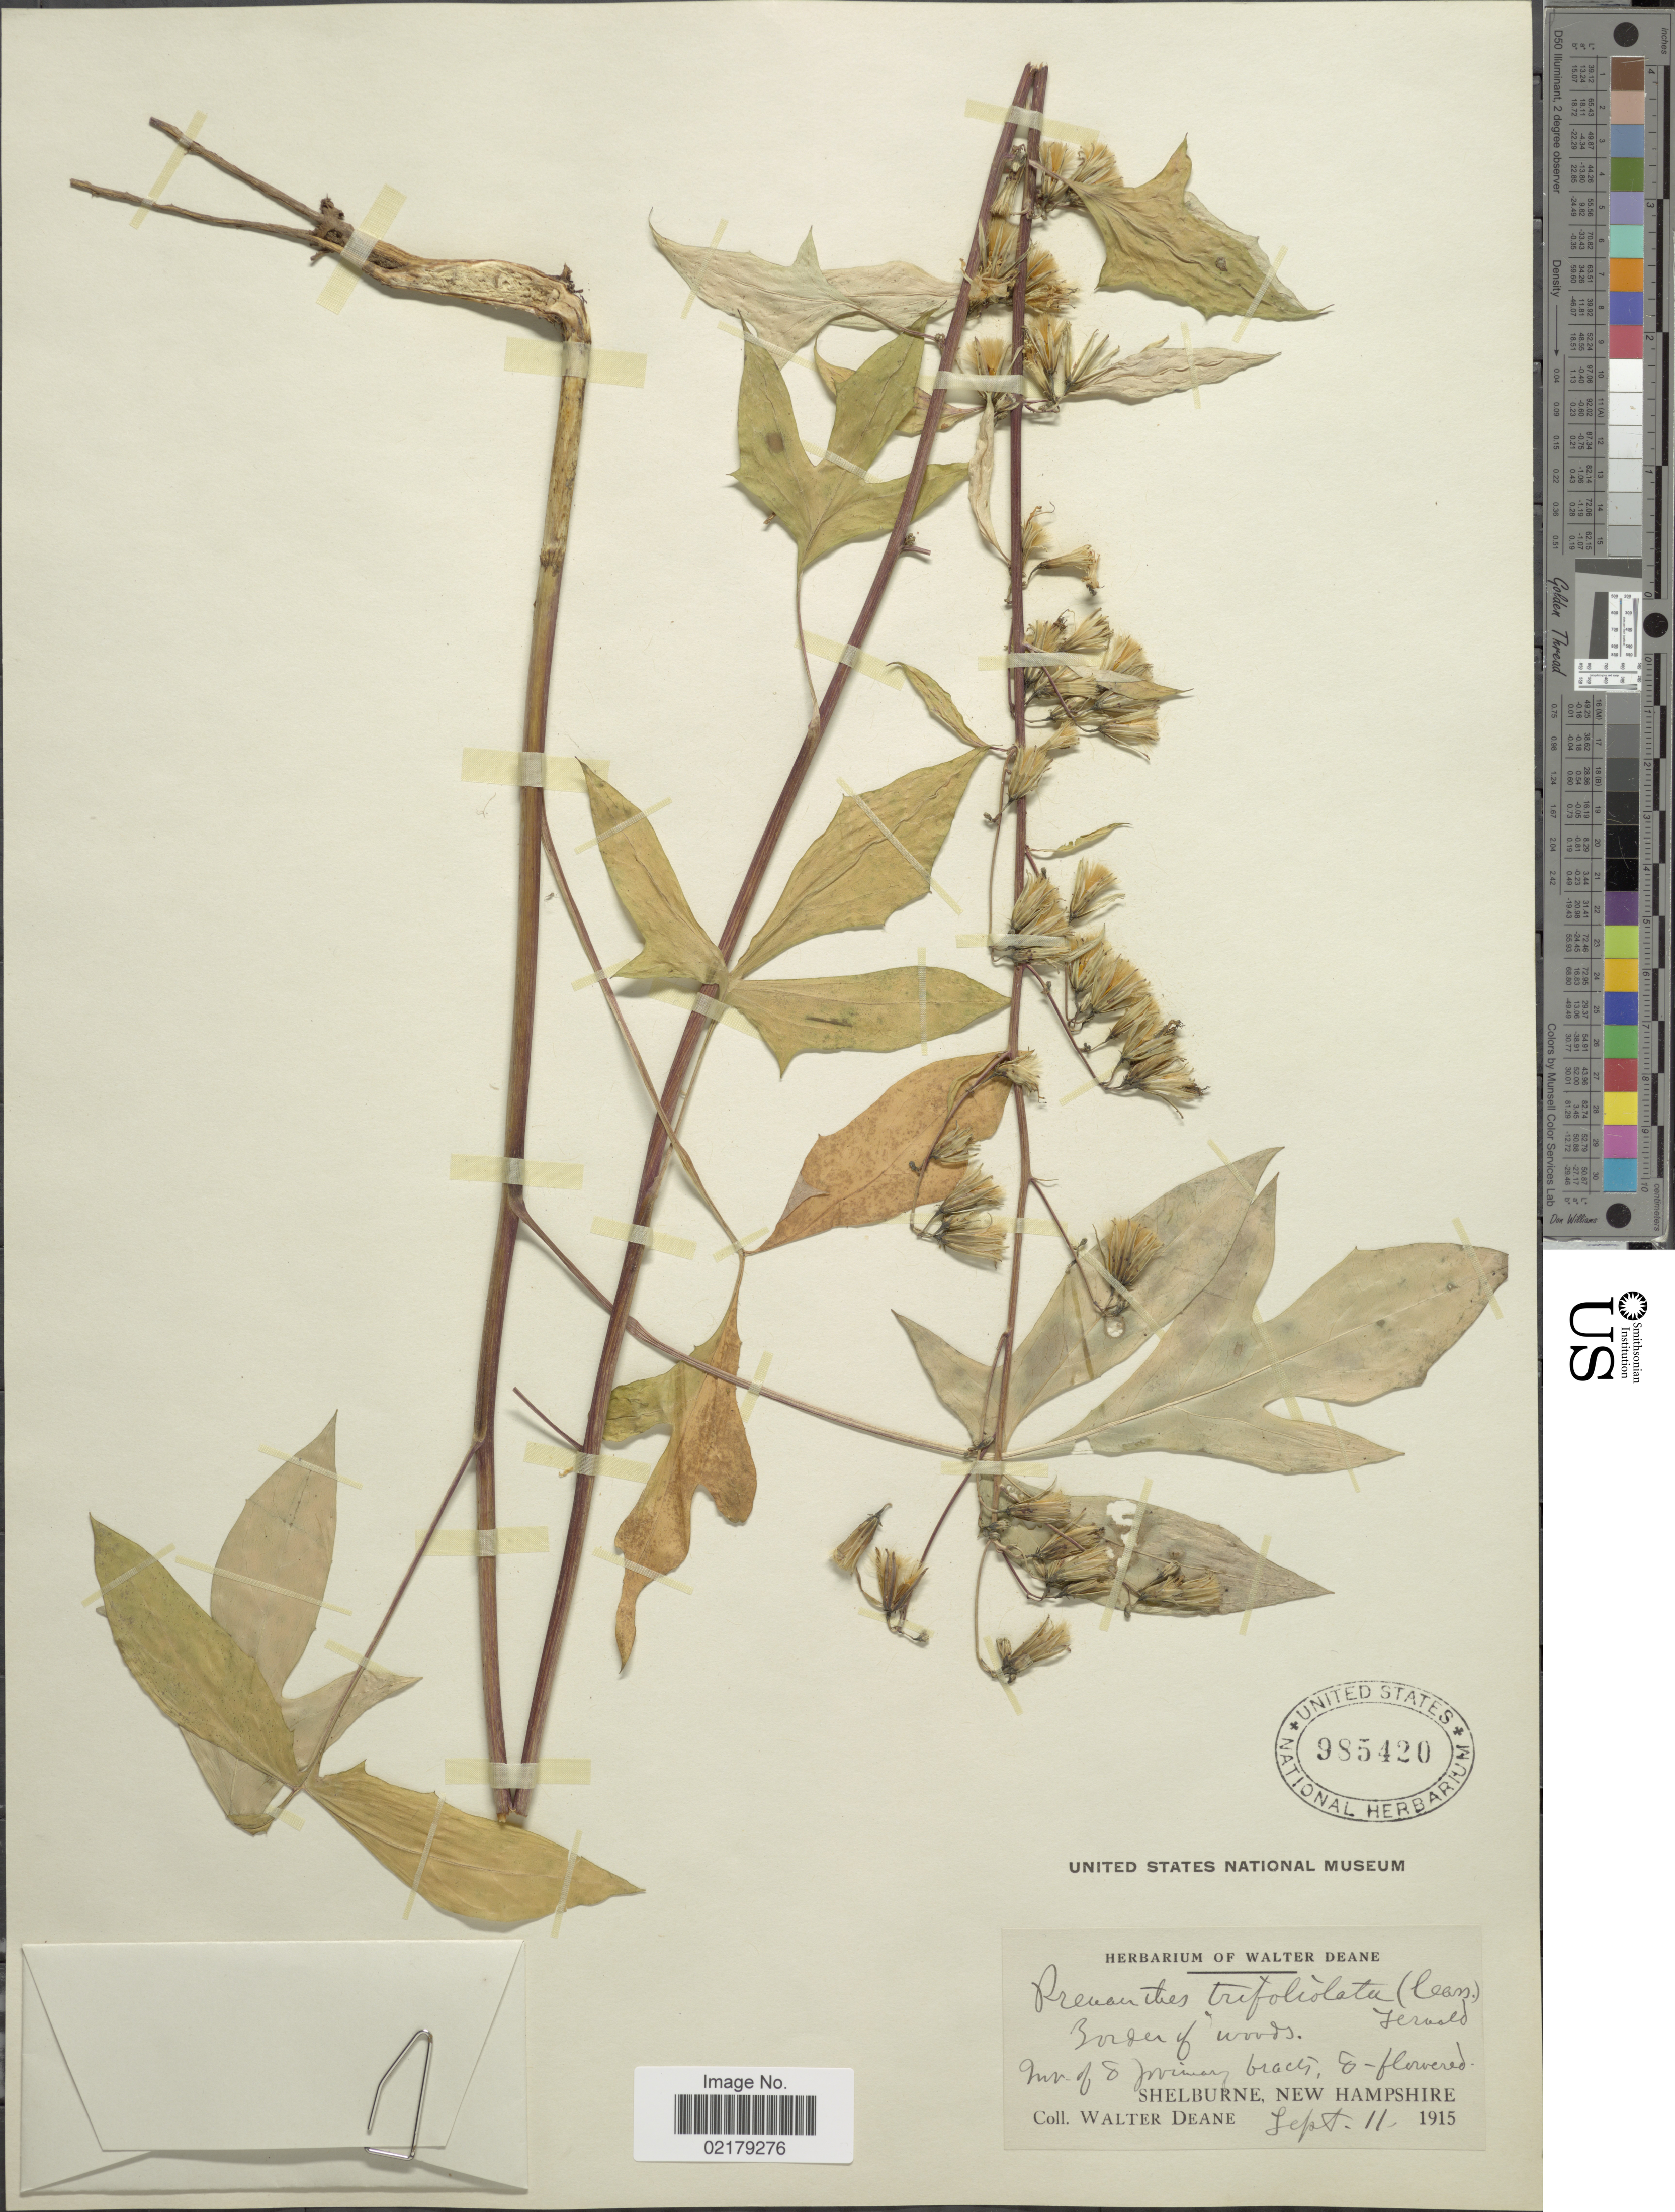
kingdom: Plantae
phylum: Tracheophyta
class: Magnoliopsida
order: Asterales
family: Asteraceae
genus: Nabalus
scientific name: Nabalus trifoliolatus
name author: Cass.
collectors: W. Deane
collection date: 1915-09-11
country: United States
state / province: New Hampshire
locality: Border of woods, Shelburne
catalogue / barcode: US 985420